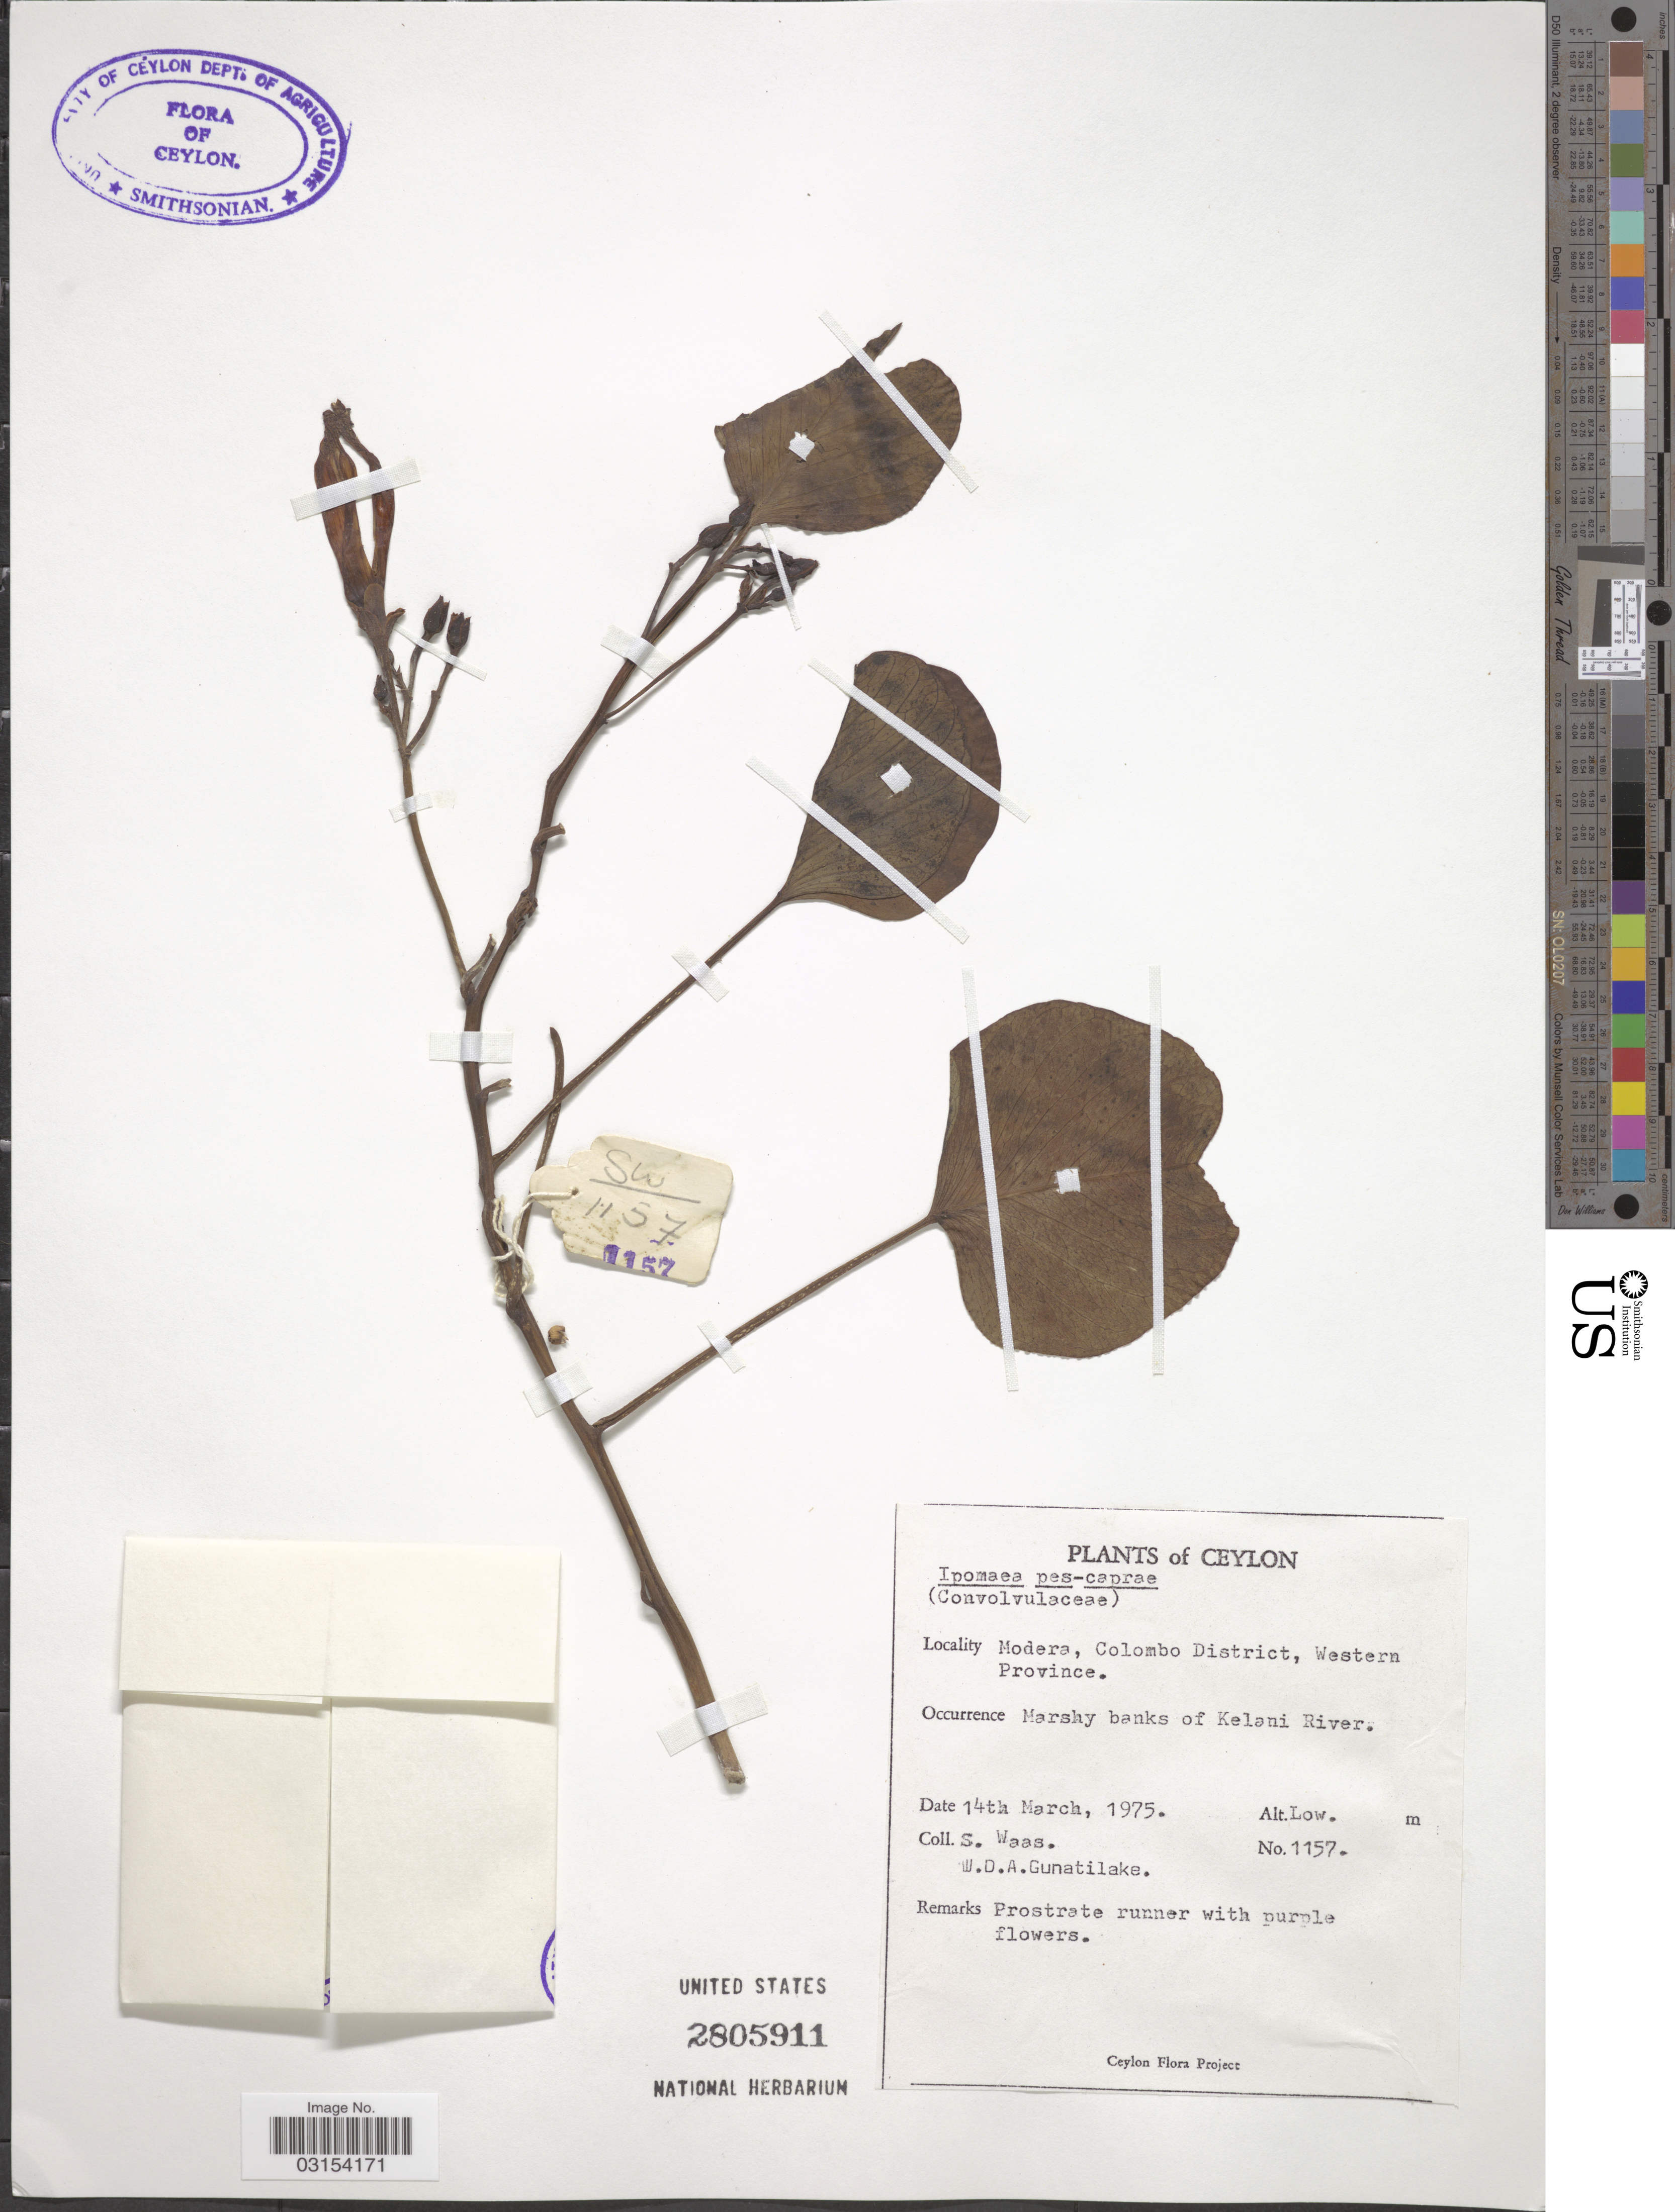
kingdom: Plantae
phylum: Tracheophyta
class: Magnoliopsida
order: Solanales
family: Convolvulaceae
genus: Ipomoea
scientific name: Ipomoea pes-caprae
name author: (L.) R. Br.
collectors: S. Waas & W. D. Gunatilake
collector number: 1157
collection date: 1975-03-14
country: Sri Lanka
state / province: Western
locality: Ceylon, Modera, Colombo District, Western Province, Marshy banks of Kelani River.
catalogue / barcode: US 2805911